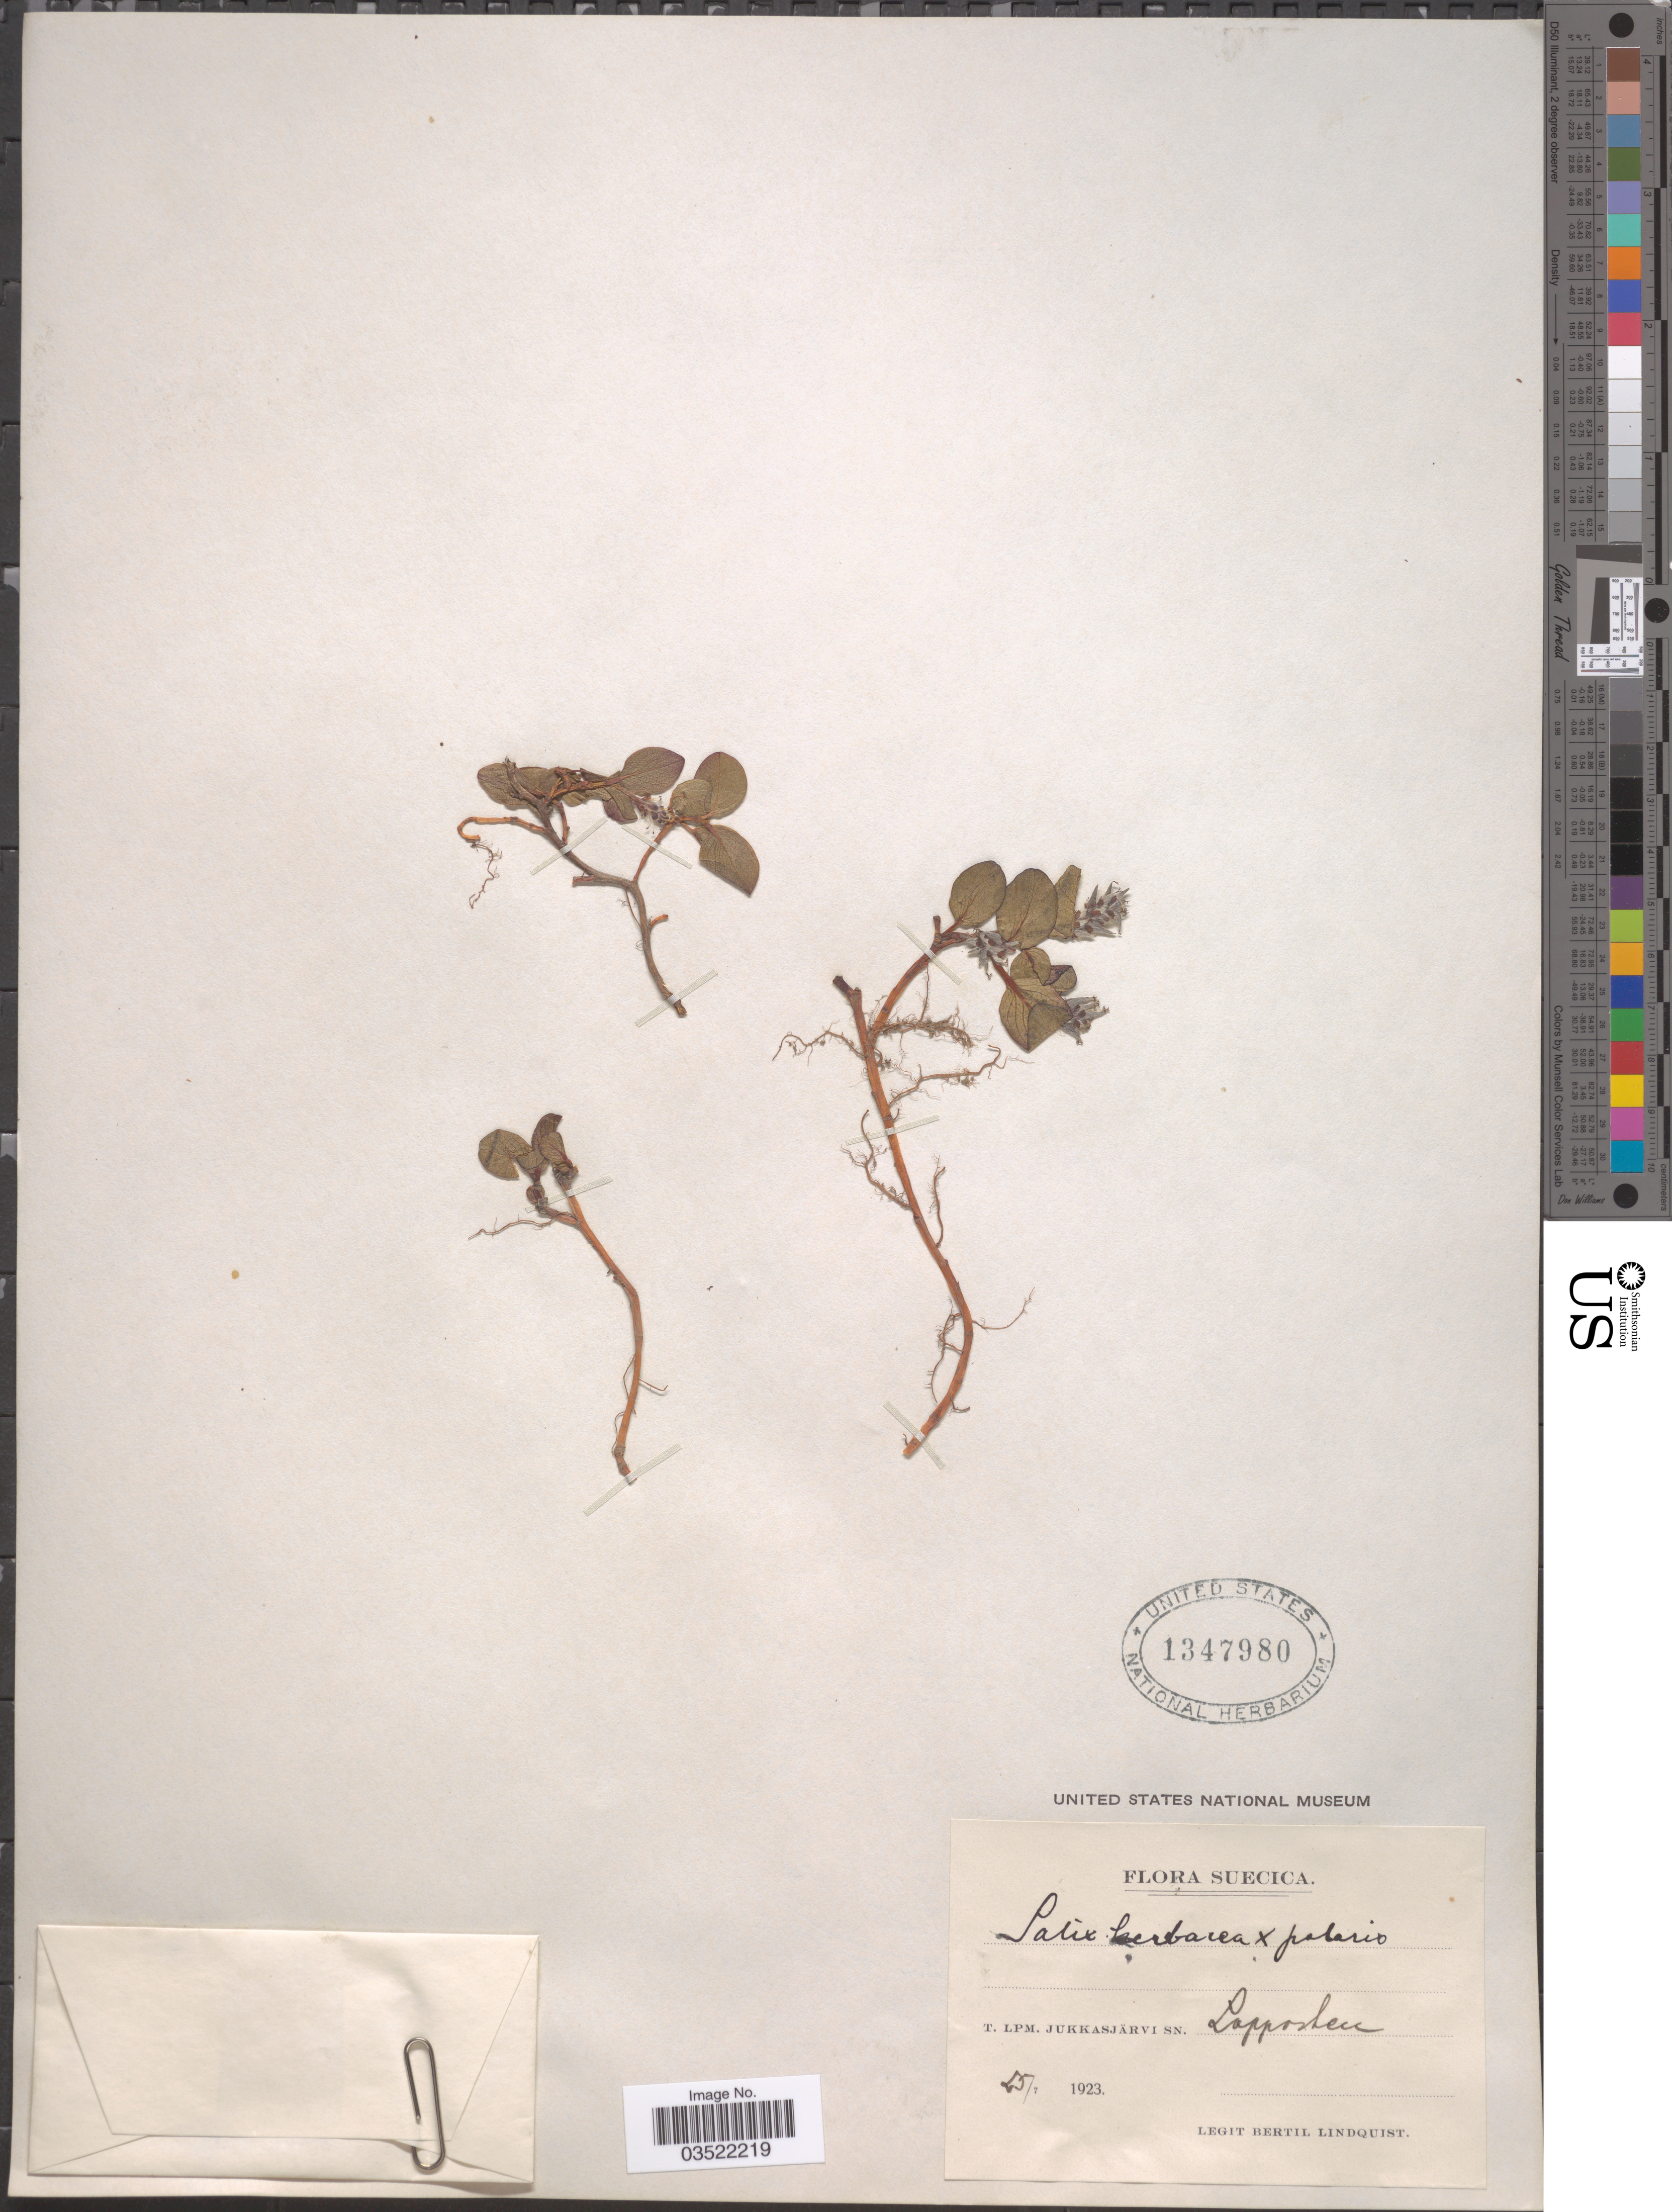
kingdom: Plantae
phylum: Tracheophyta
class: Magnoliopsida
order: Malpighiales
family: Salicaceae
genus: Salix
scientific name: Salix herbacea x S. polaris Wahlenb.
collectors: B. Lindquist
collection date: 1923-07-25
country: Sweden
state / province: Norrbotten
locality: Suecica. T. Lpm. Jukkasjärvi Sn. Lapporten.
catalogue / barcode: US 1347980